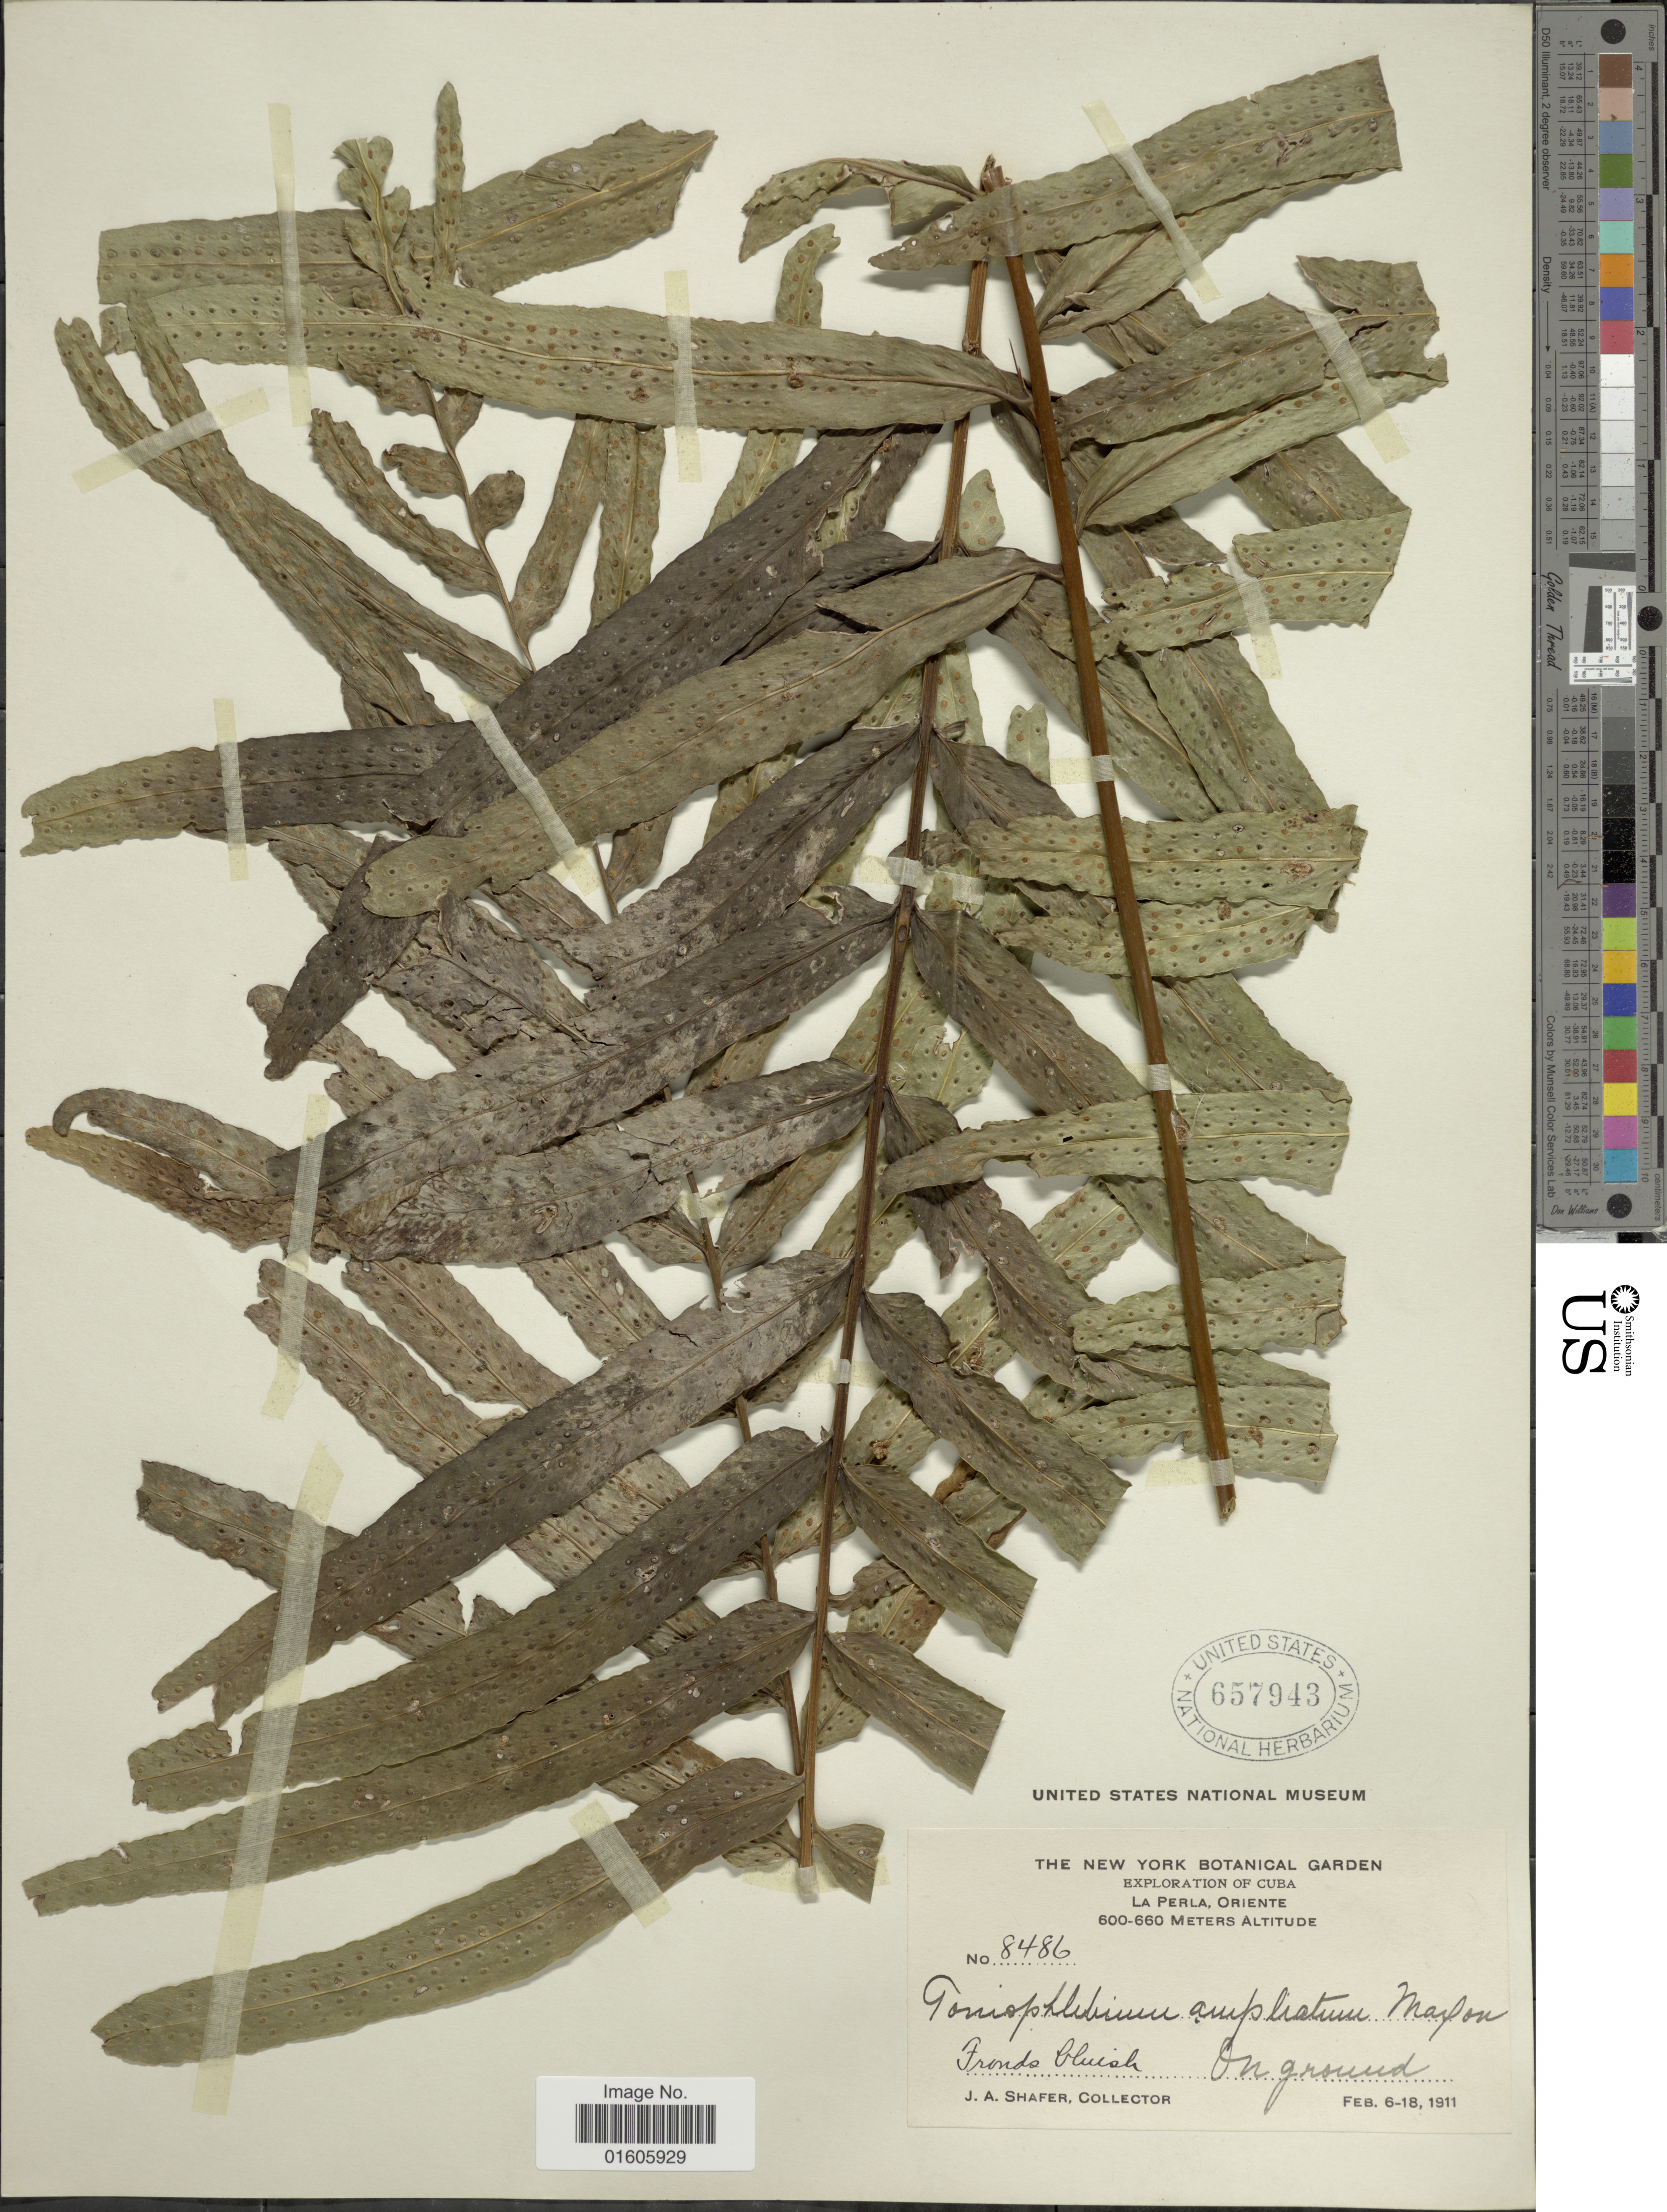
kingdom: Plantae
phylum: Tracheophyta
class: Polypodiopsida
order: Polypodiales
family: Polypodiaceae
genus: Serpocaulon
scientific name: Serpocaulon triseriale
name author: (Sw.) A.R. Sm.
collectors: J. A. Shafer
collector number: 8486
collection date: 1911-02-06/1911-02-18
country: Cuba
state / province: Oriente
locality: La Perla, Oriente.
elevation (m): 600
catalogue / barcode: US 657943